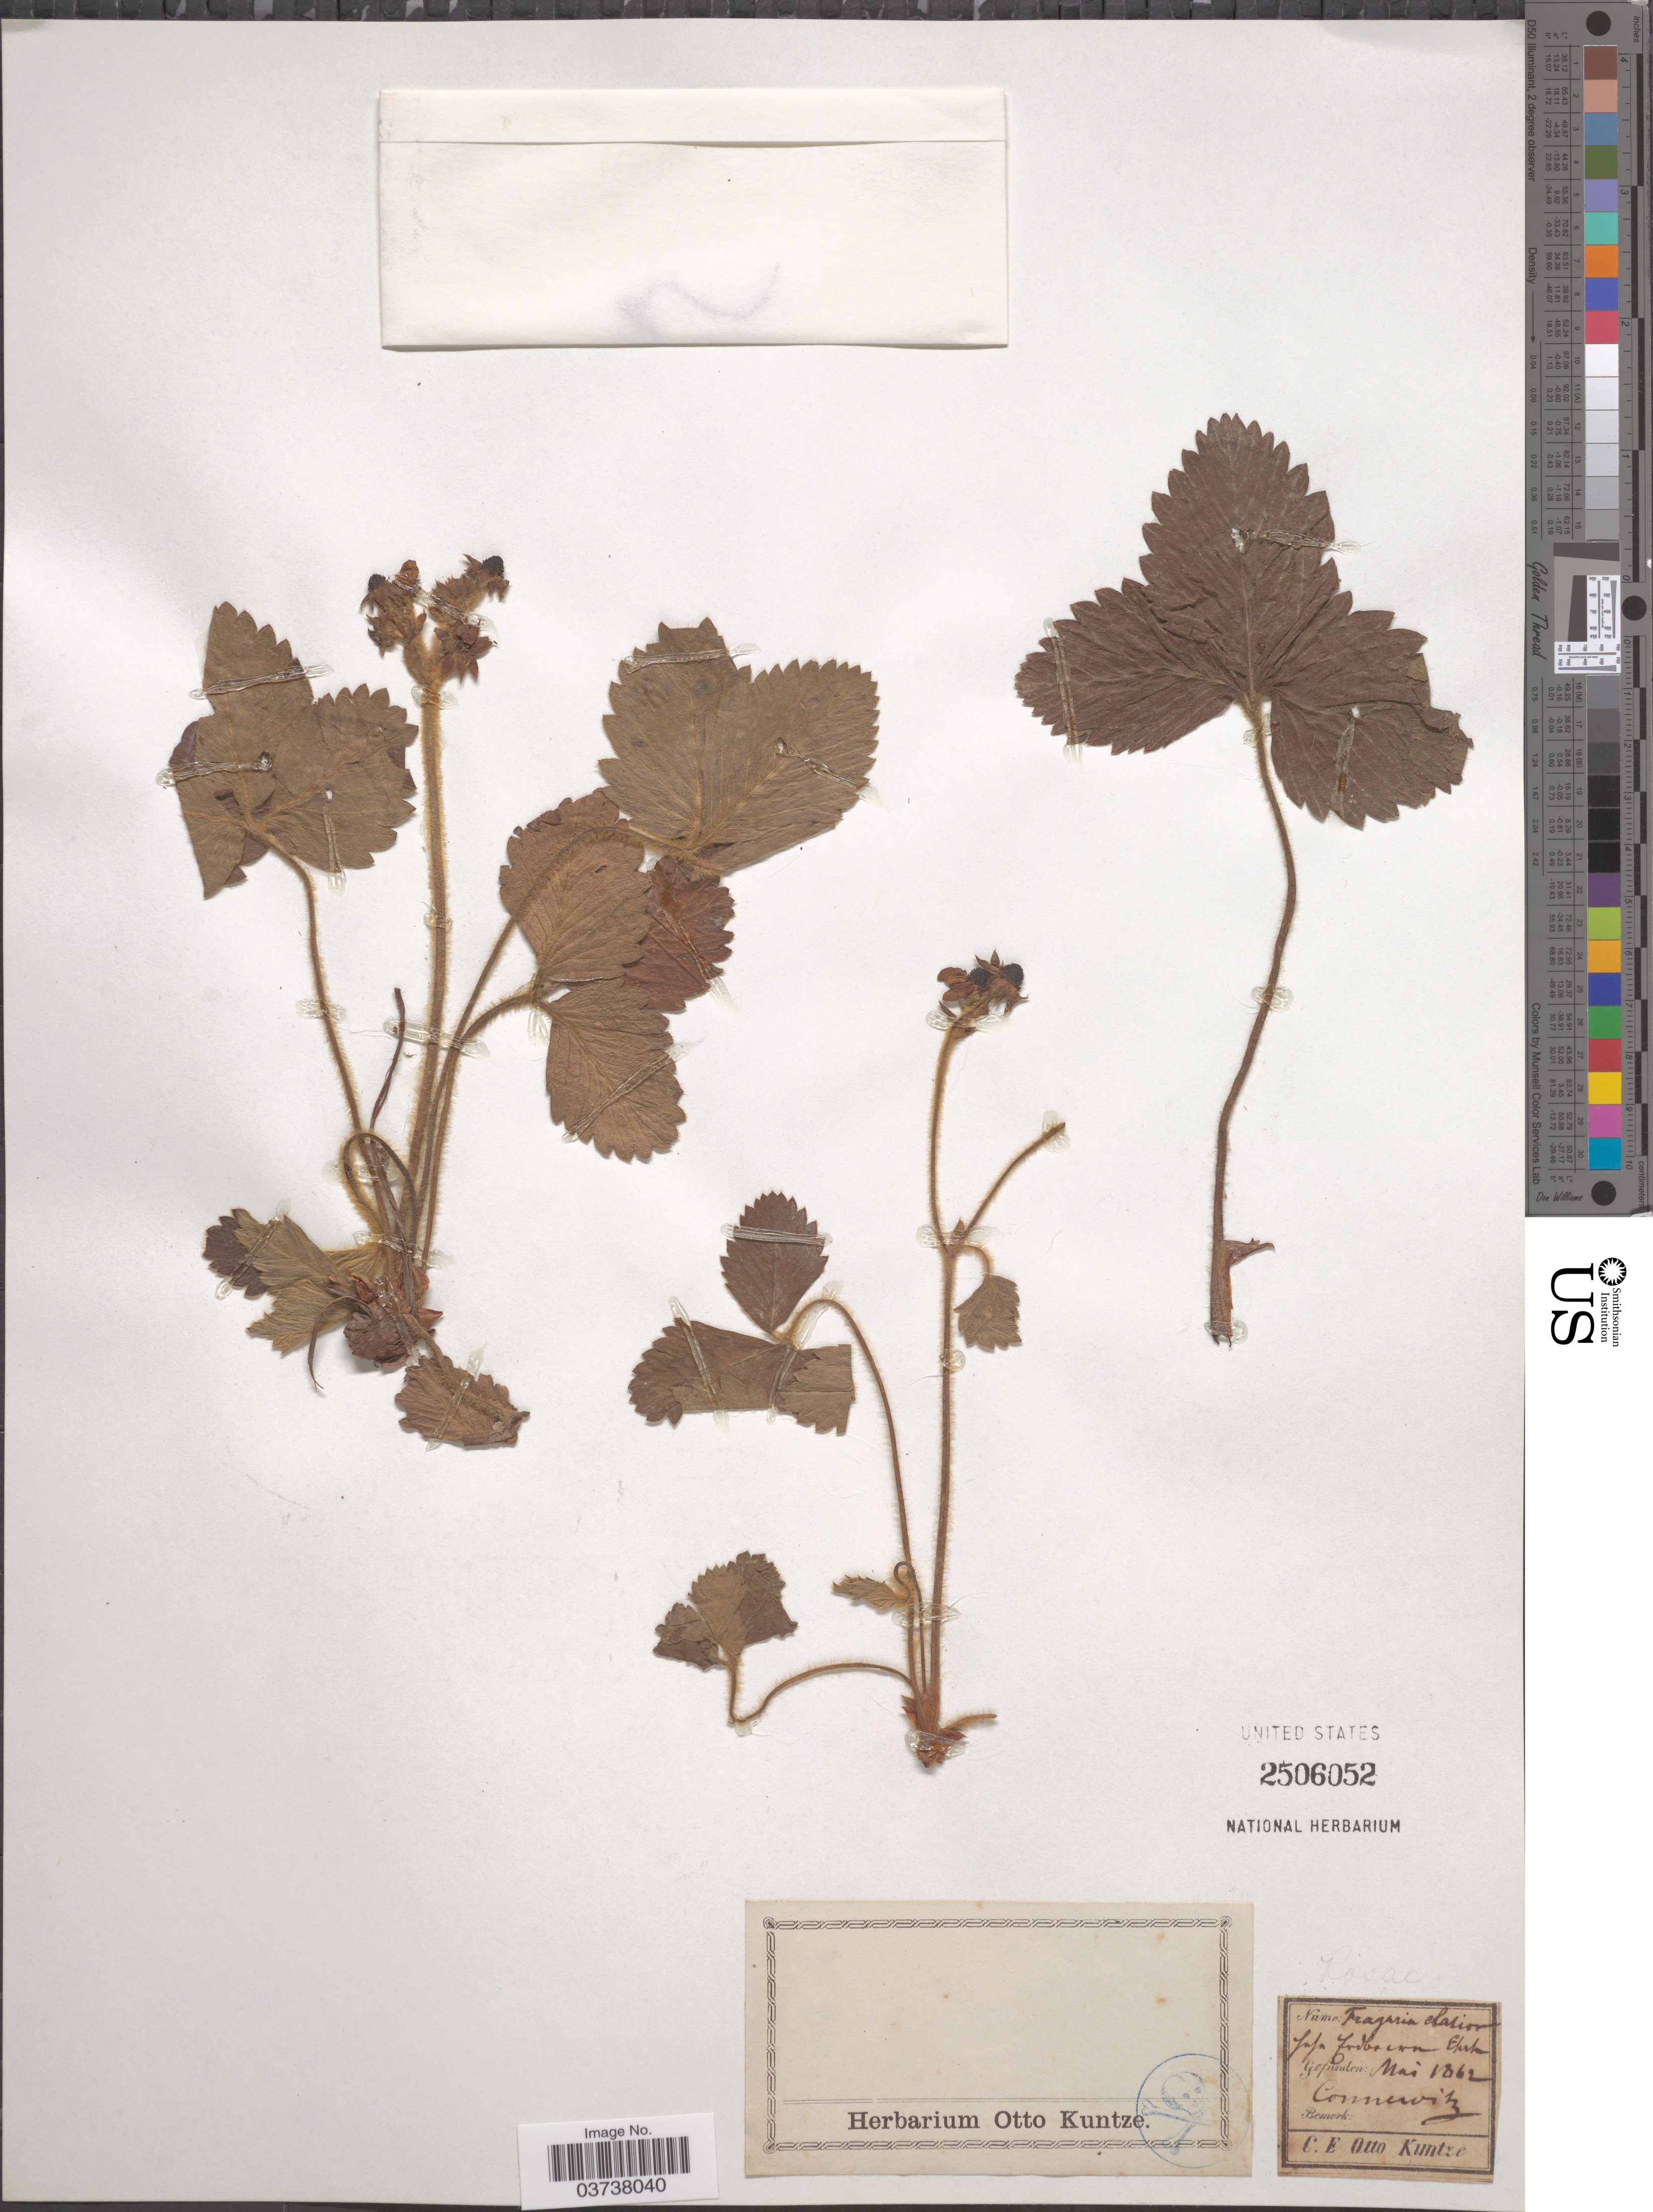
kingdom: Plantae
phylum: Tracheophyta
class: Magnoliopsida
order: Rosales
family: Rosaceae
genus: Fragaria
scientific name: Fragaria elatior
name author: Ehrh.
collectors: C.E.O. Kuntze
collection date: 1862-05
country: Germany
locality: Connewitz.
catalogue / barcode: US 2506052